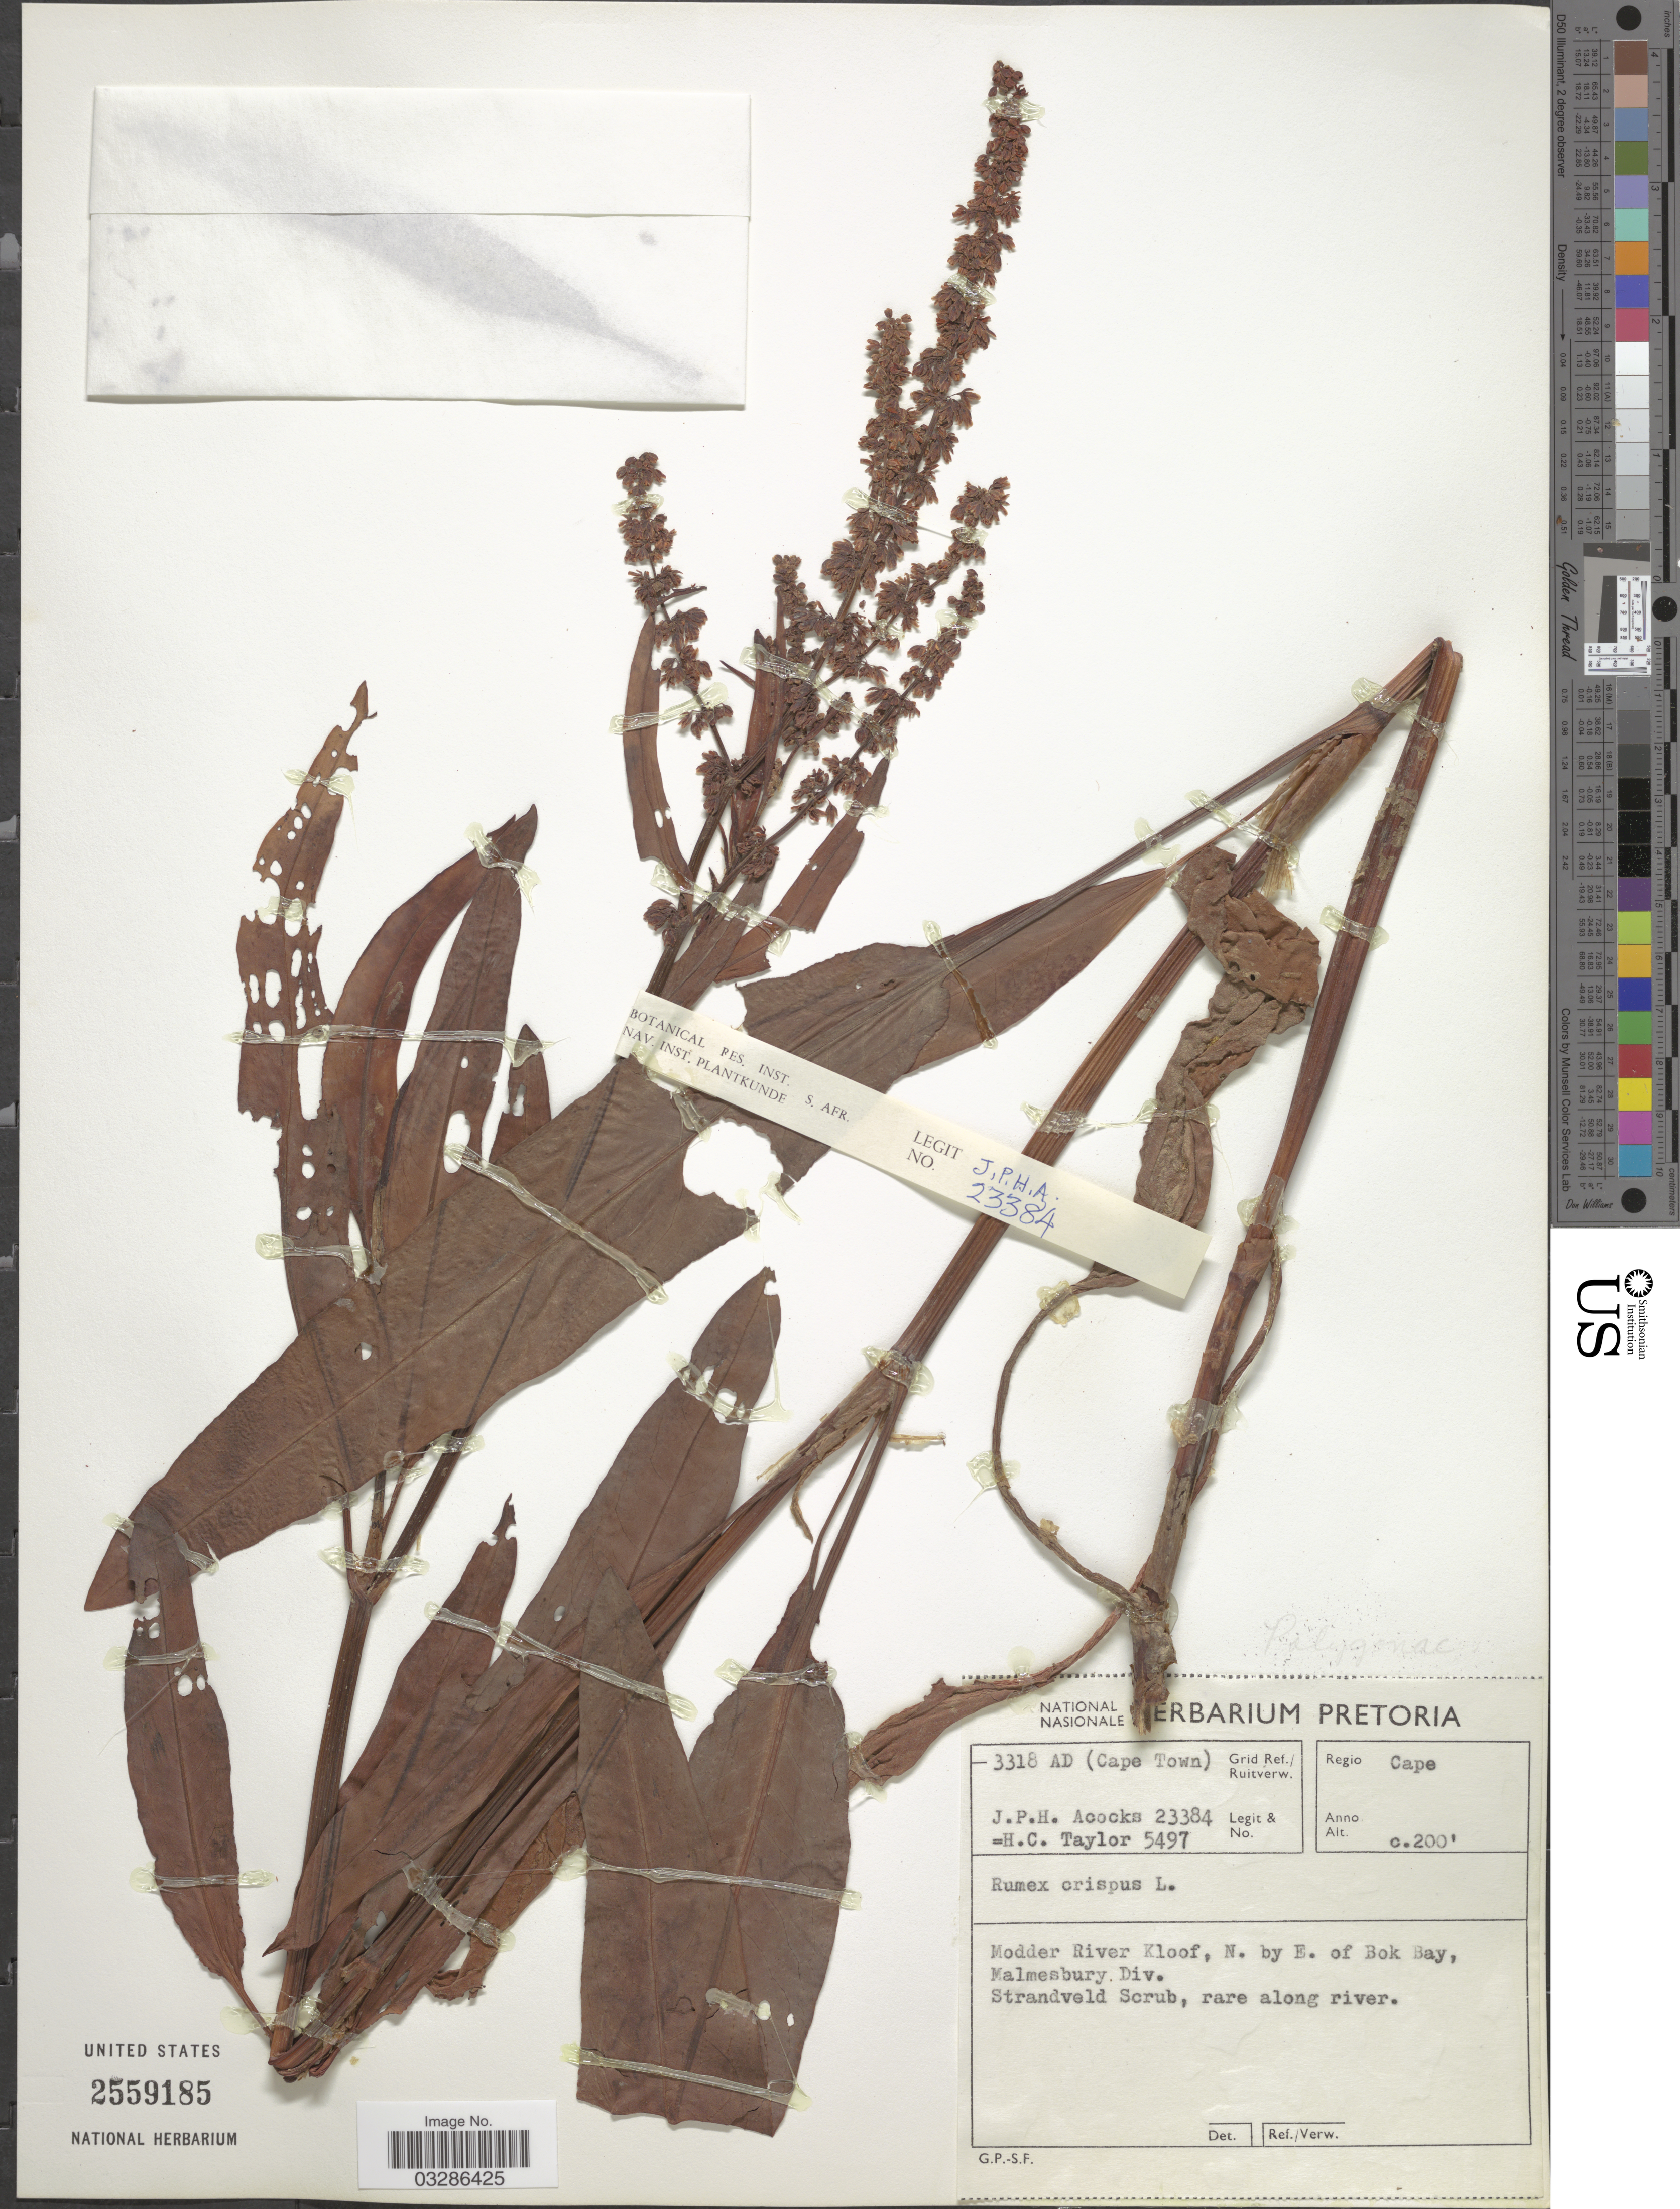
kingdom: Plantae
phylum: Tracheophyta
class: Magnoliopsida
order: Caryophyllales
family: Polygonaceae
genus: Rumex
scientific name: Rumex crispus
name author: L.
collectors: J. P. Acocks & H. Taylor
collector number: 23384/5497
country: South Africa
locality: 3318AD (Cape Town) Grid Ref./ Ruitverw. Regio Cape. Modder River Kloof, N. by E. of Bok Bay, Malmesbury Div.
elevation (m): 61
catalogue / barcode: US 2559185